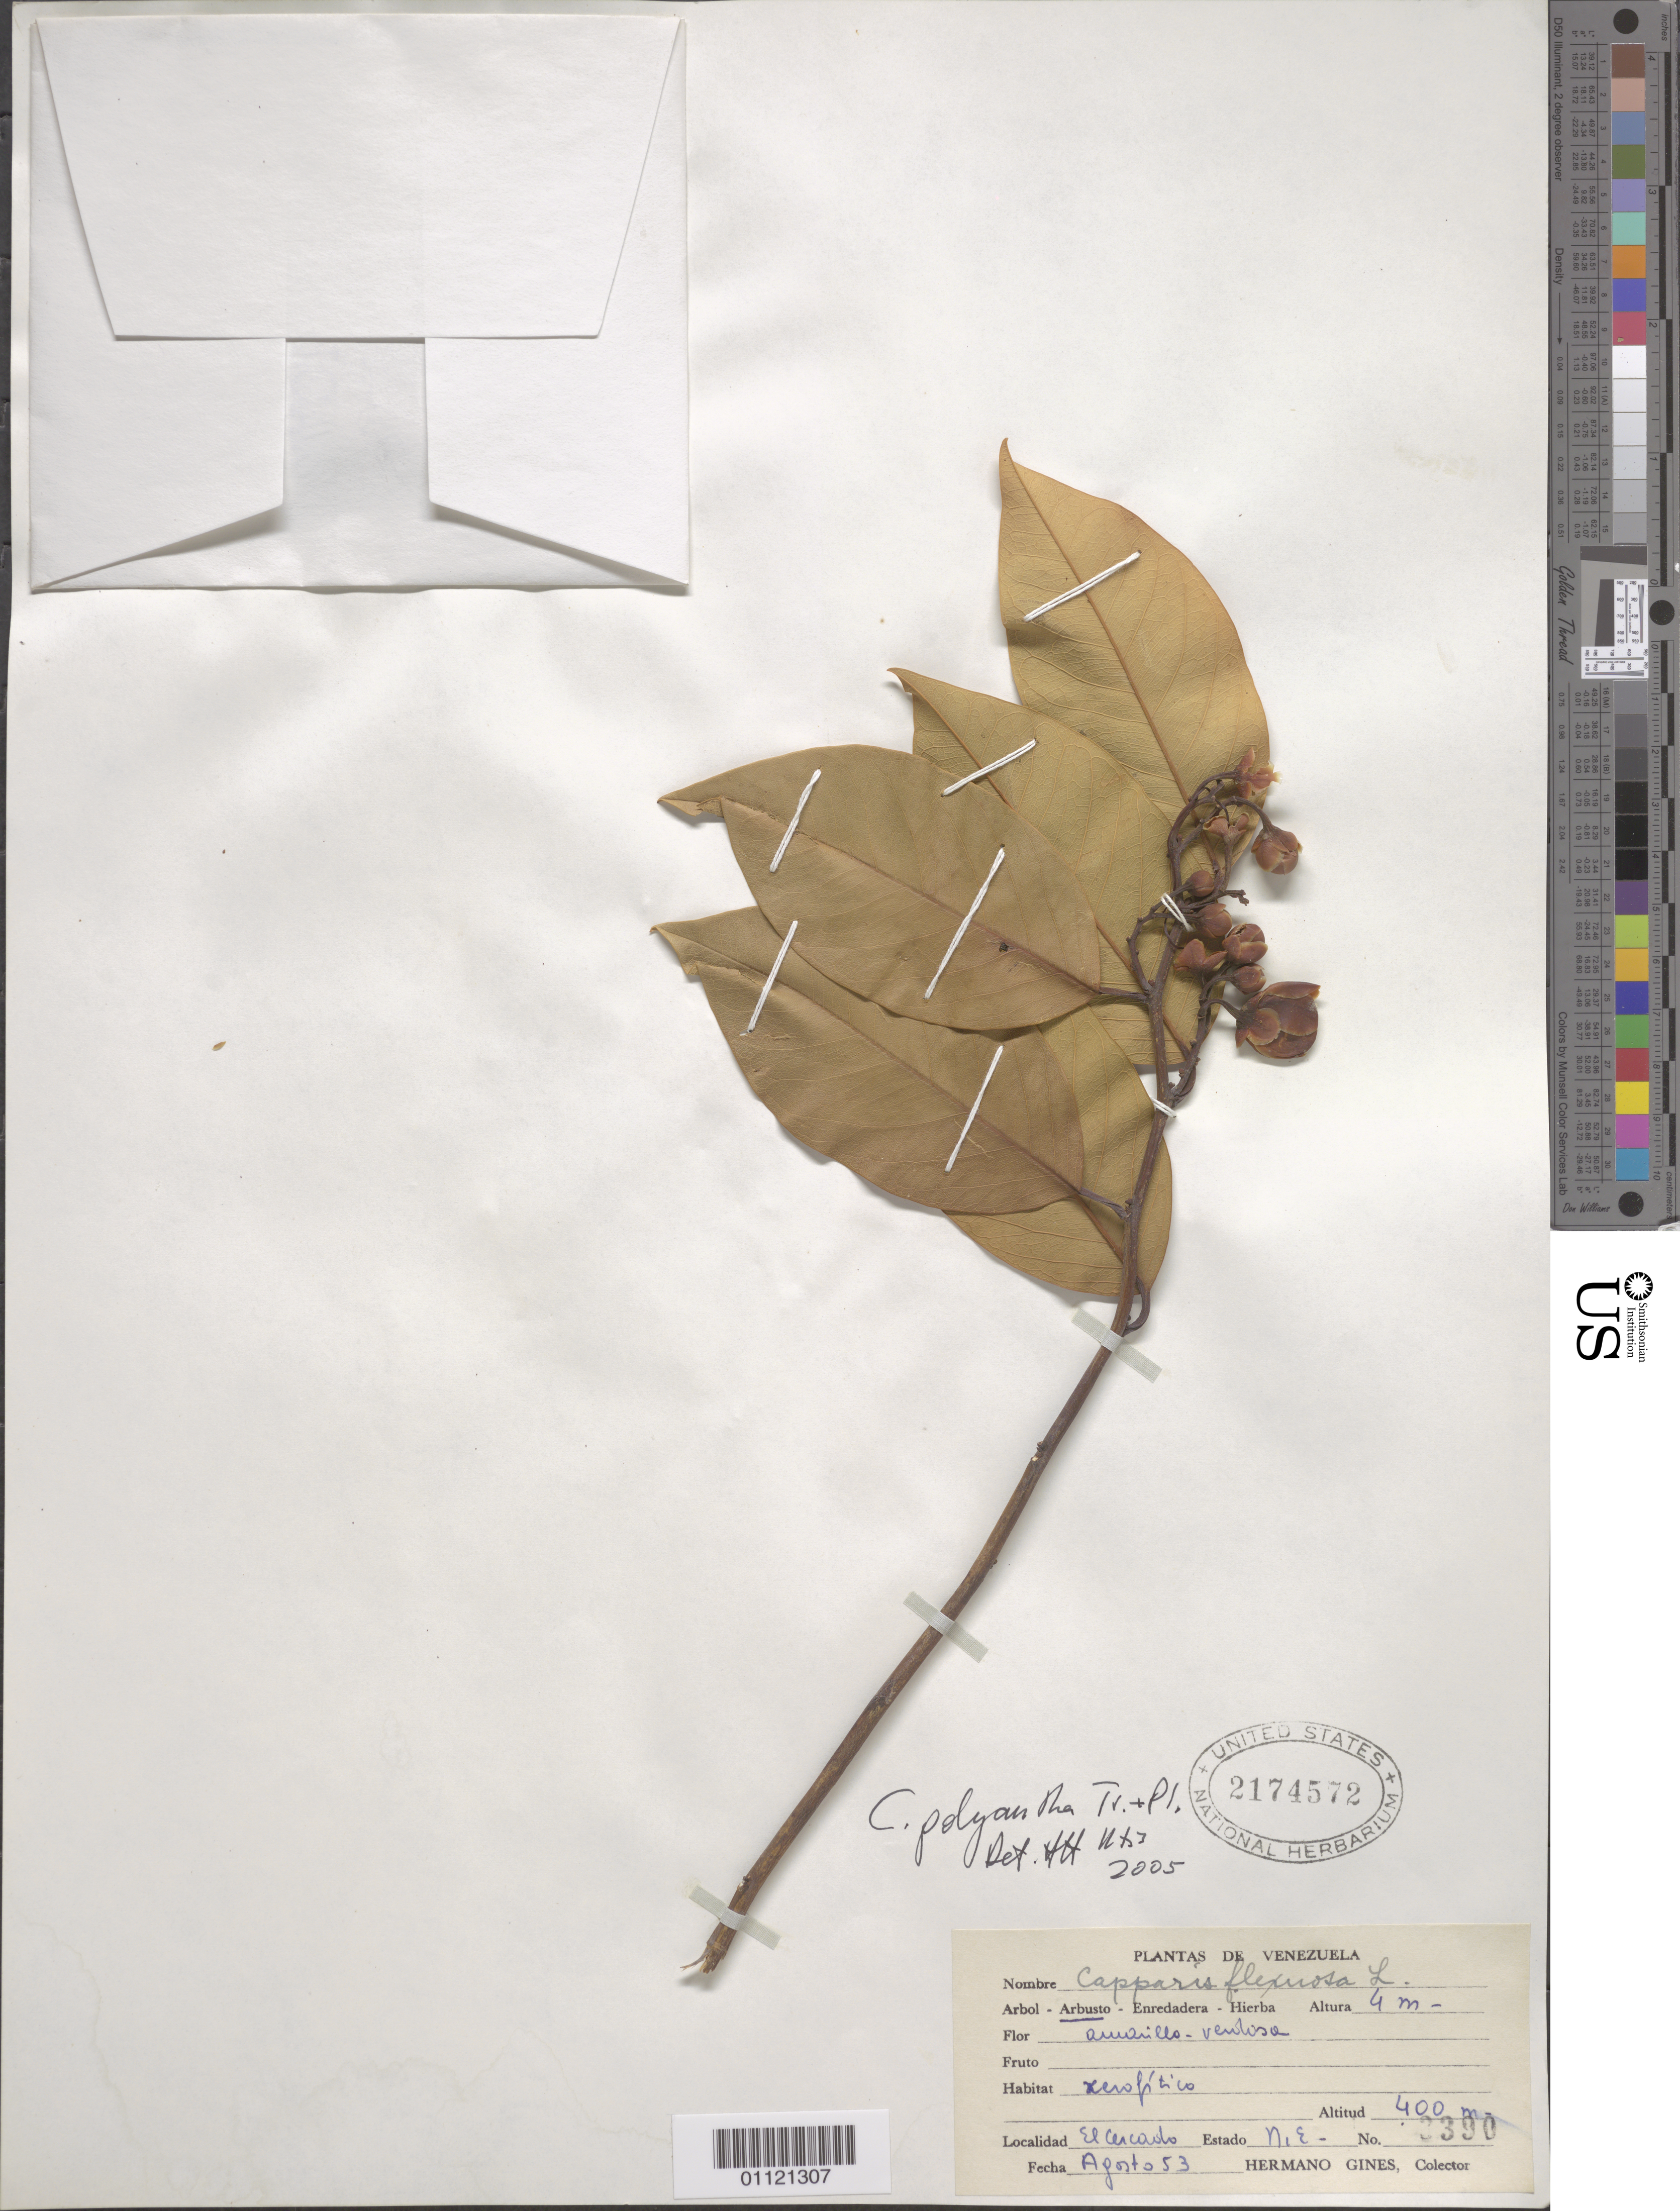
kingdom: Plantae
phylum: Tracheophyta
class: Magnoliopsida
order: Brassicales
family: Capparaceae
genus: Capparis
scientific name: Capparis flexuosa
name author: (L.) L.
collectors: Bro. Gines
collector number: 3390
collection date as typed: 01 Aug 1953 to 31 Aug 1953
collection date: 1953-08-01/1953-08-31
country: Venezuela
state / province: Nueva Esparta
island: Margarita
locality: El Cercado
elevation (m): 400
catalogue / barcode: US 2174572